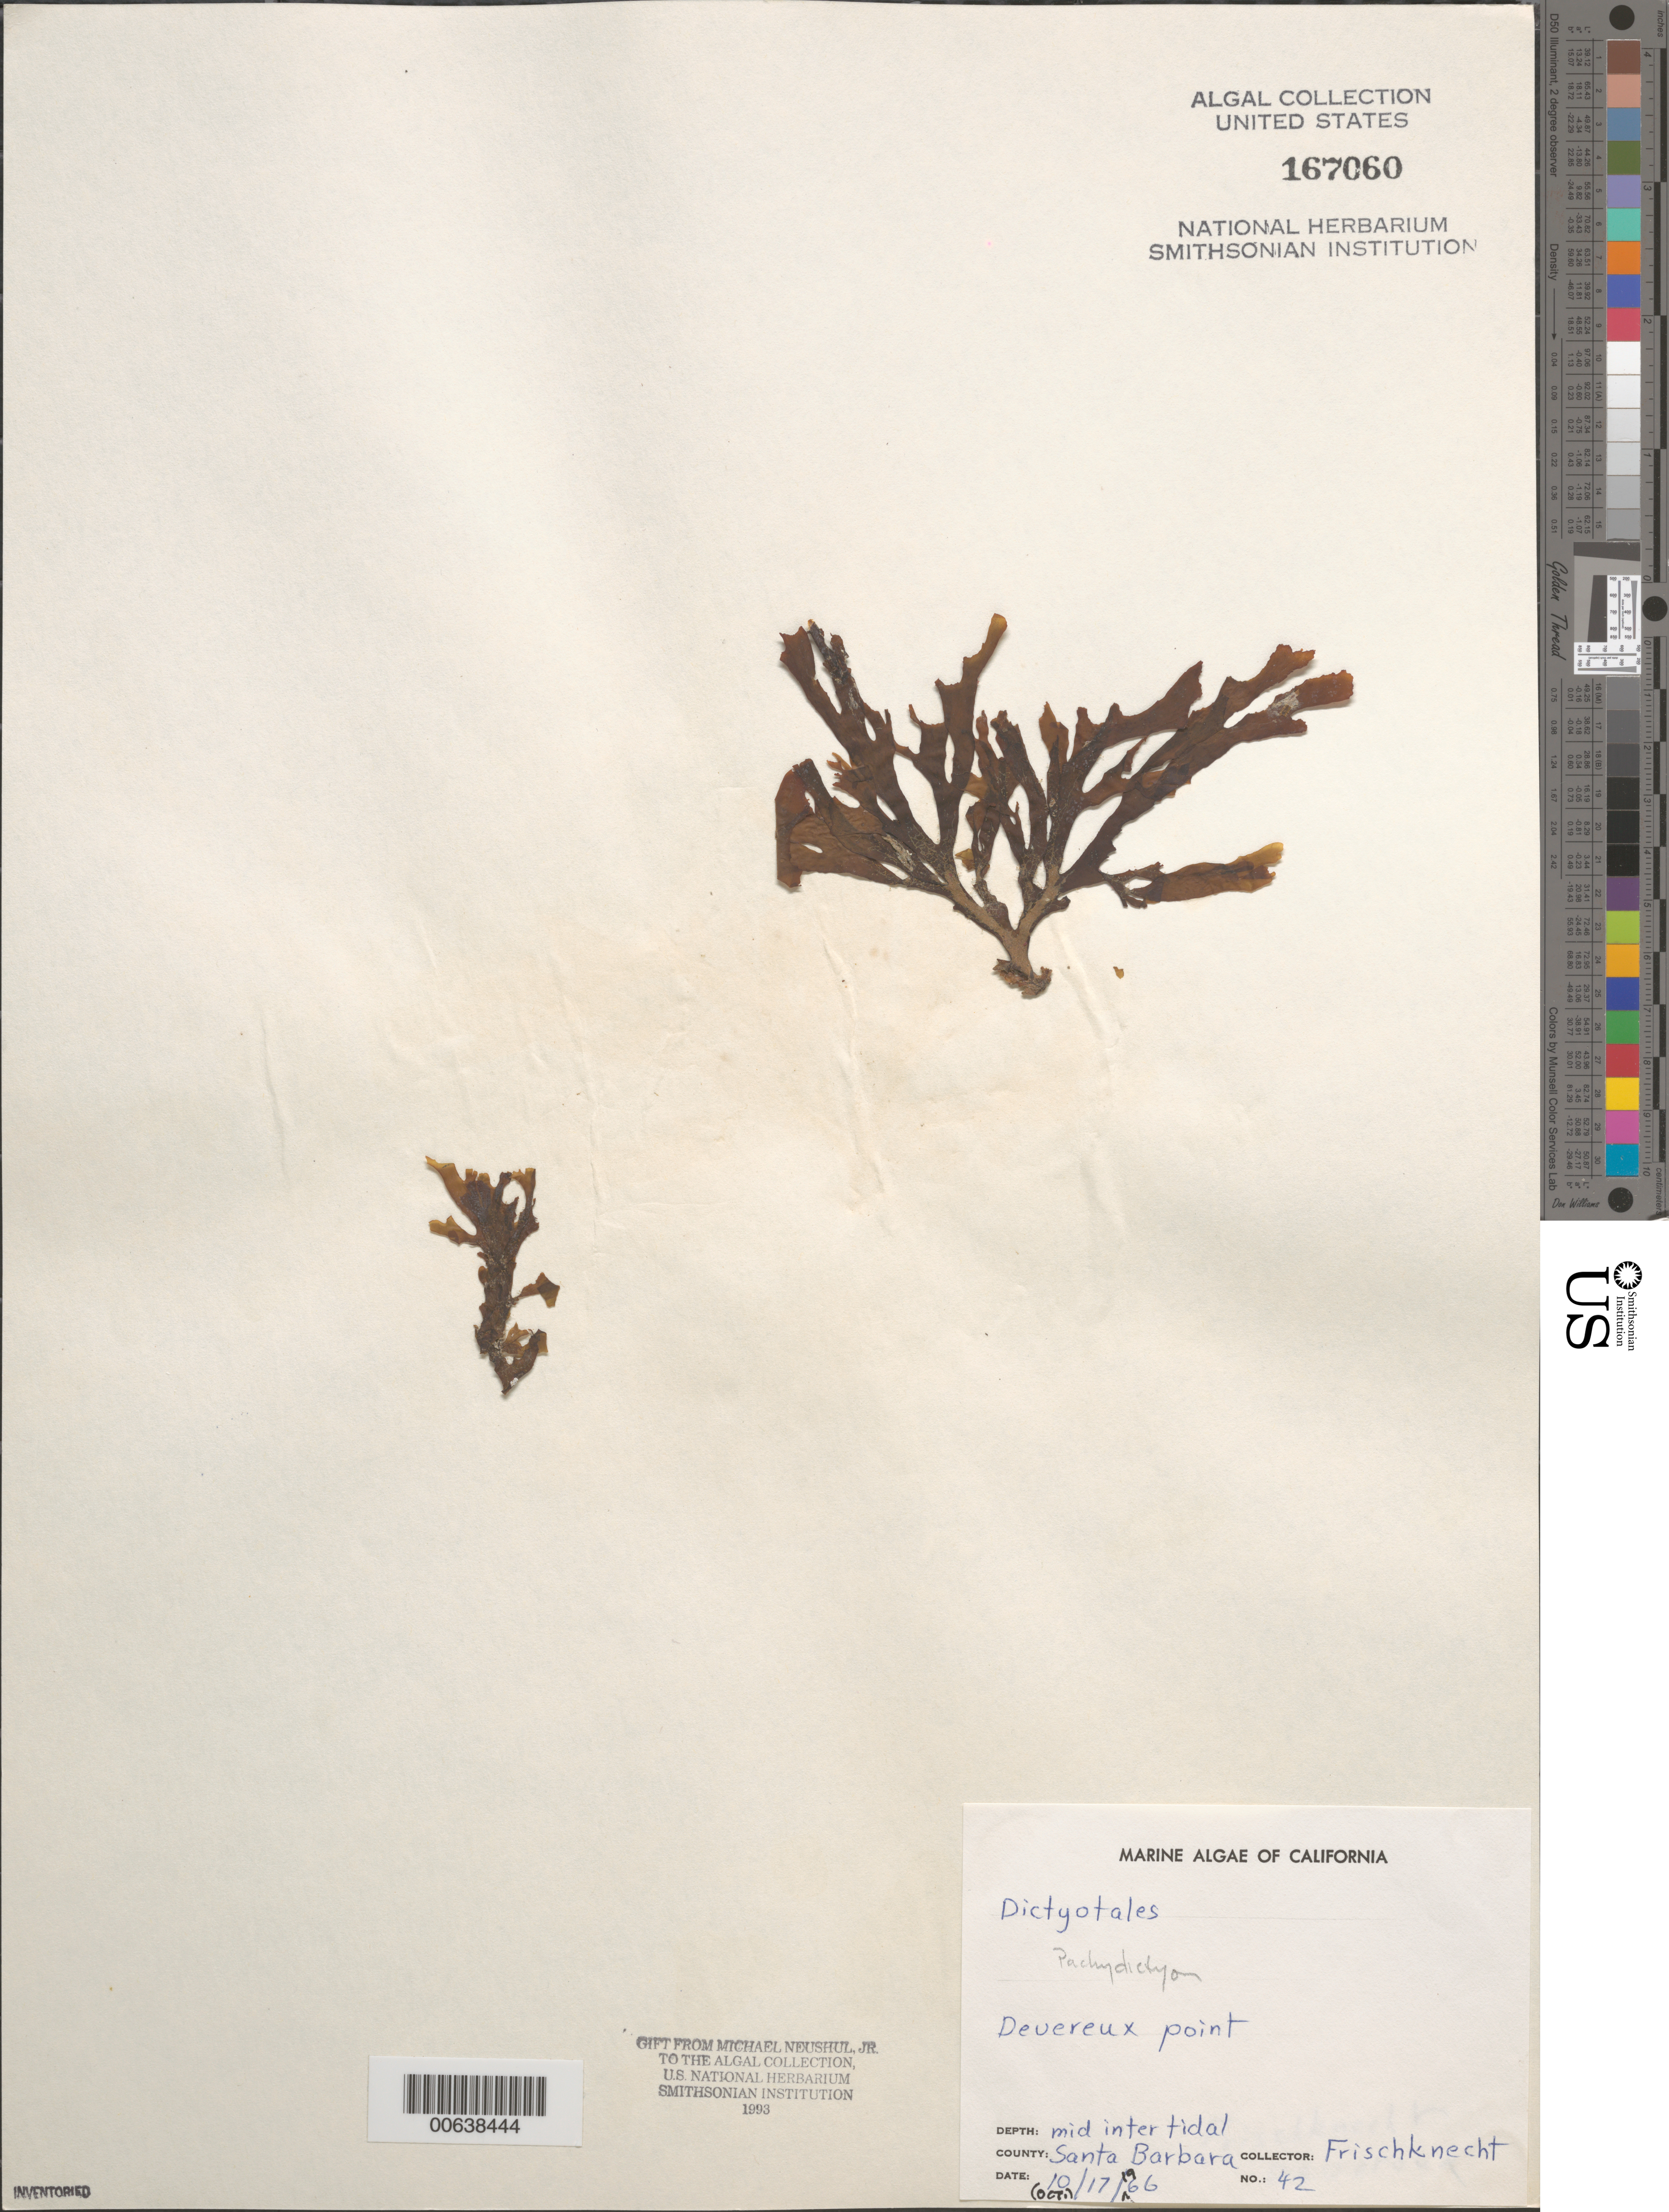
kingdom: Chromista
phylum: Ochrophyta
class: Phaeophyceae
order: Dictyotales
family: Dictyotaceae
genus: Dictyota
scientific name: Dictyota sp.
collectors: -. Frischknecht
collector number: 42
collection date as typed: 17 Oct 1966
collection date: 1966-10-17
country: United States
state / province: California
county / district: Santa Barbara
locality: Devereaux Point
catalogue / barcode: US 167060